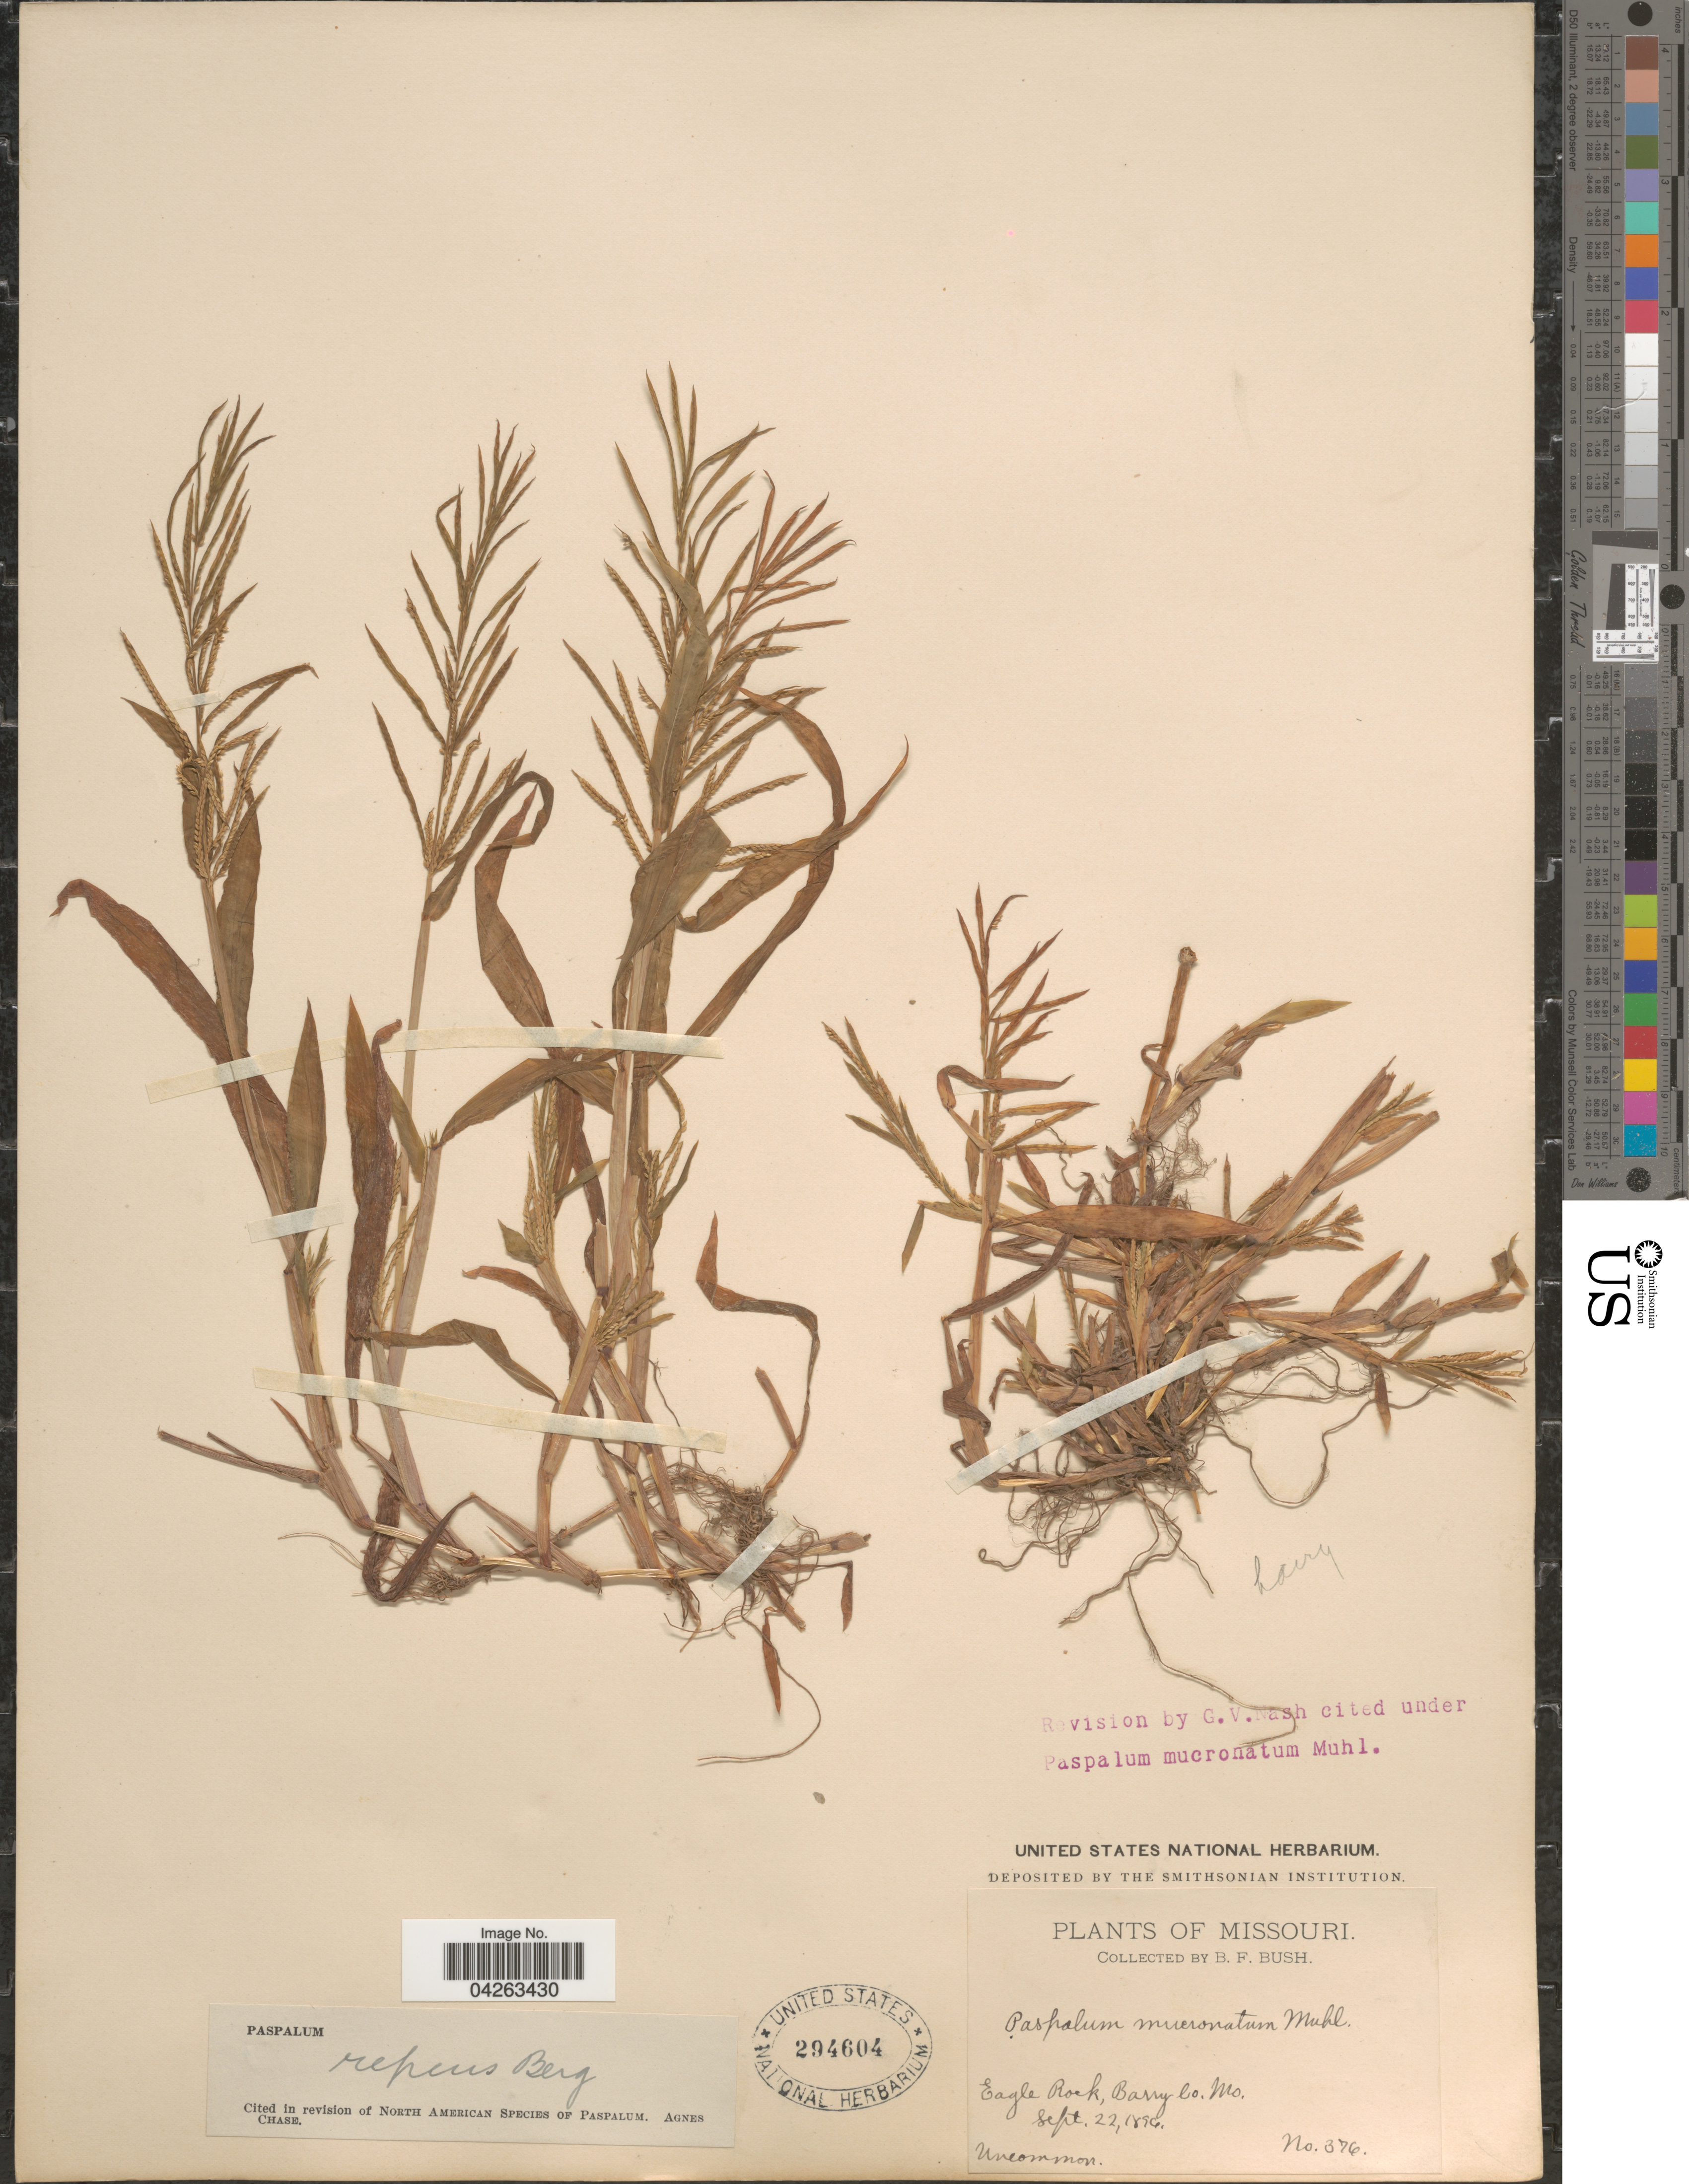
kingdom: Plantae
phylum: Tracheophyta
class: Liliopsida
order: Poales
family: Poaceae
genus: Paspalum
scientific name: Paspalum repens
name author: P.J. Bergius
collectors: B. F. Bush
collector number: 376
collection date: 1896-09-22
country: United States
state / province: Missouri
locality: Eagle Rock, Barry Co.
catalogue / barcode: US 294604